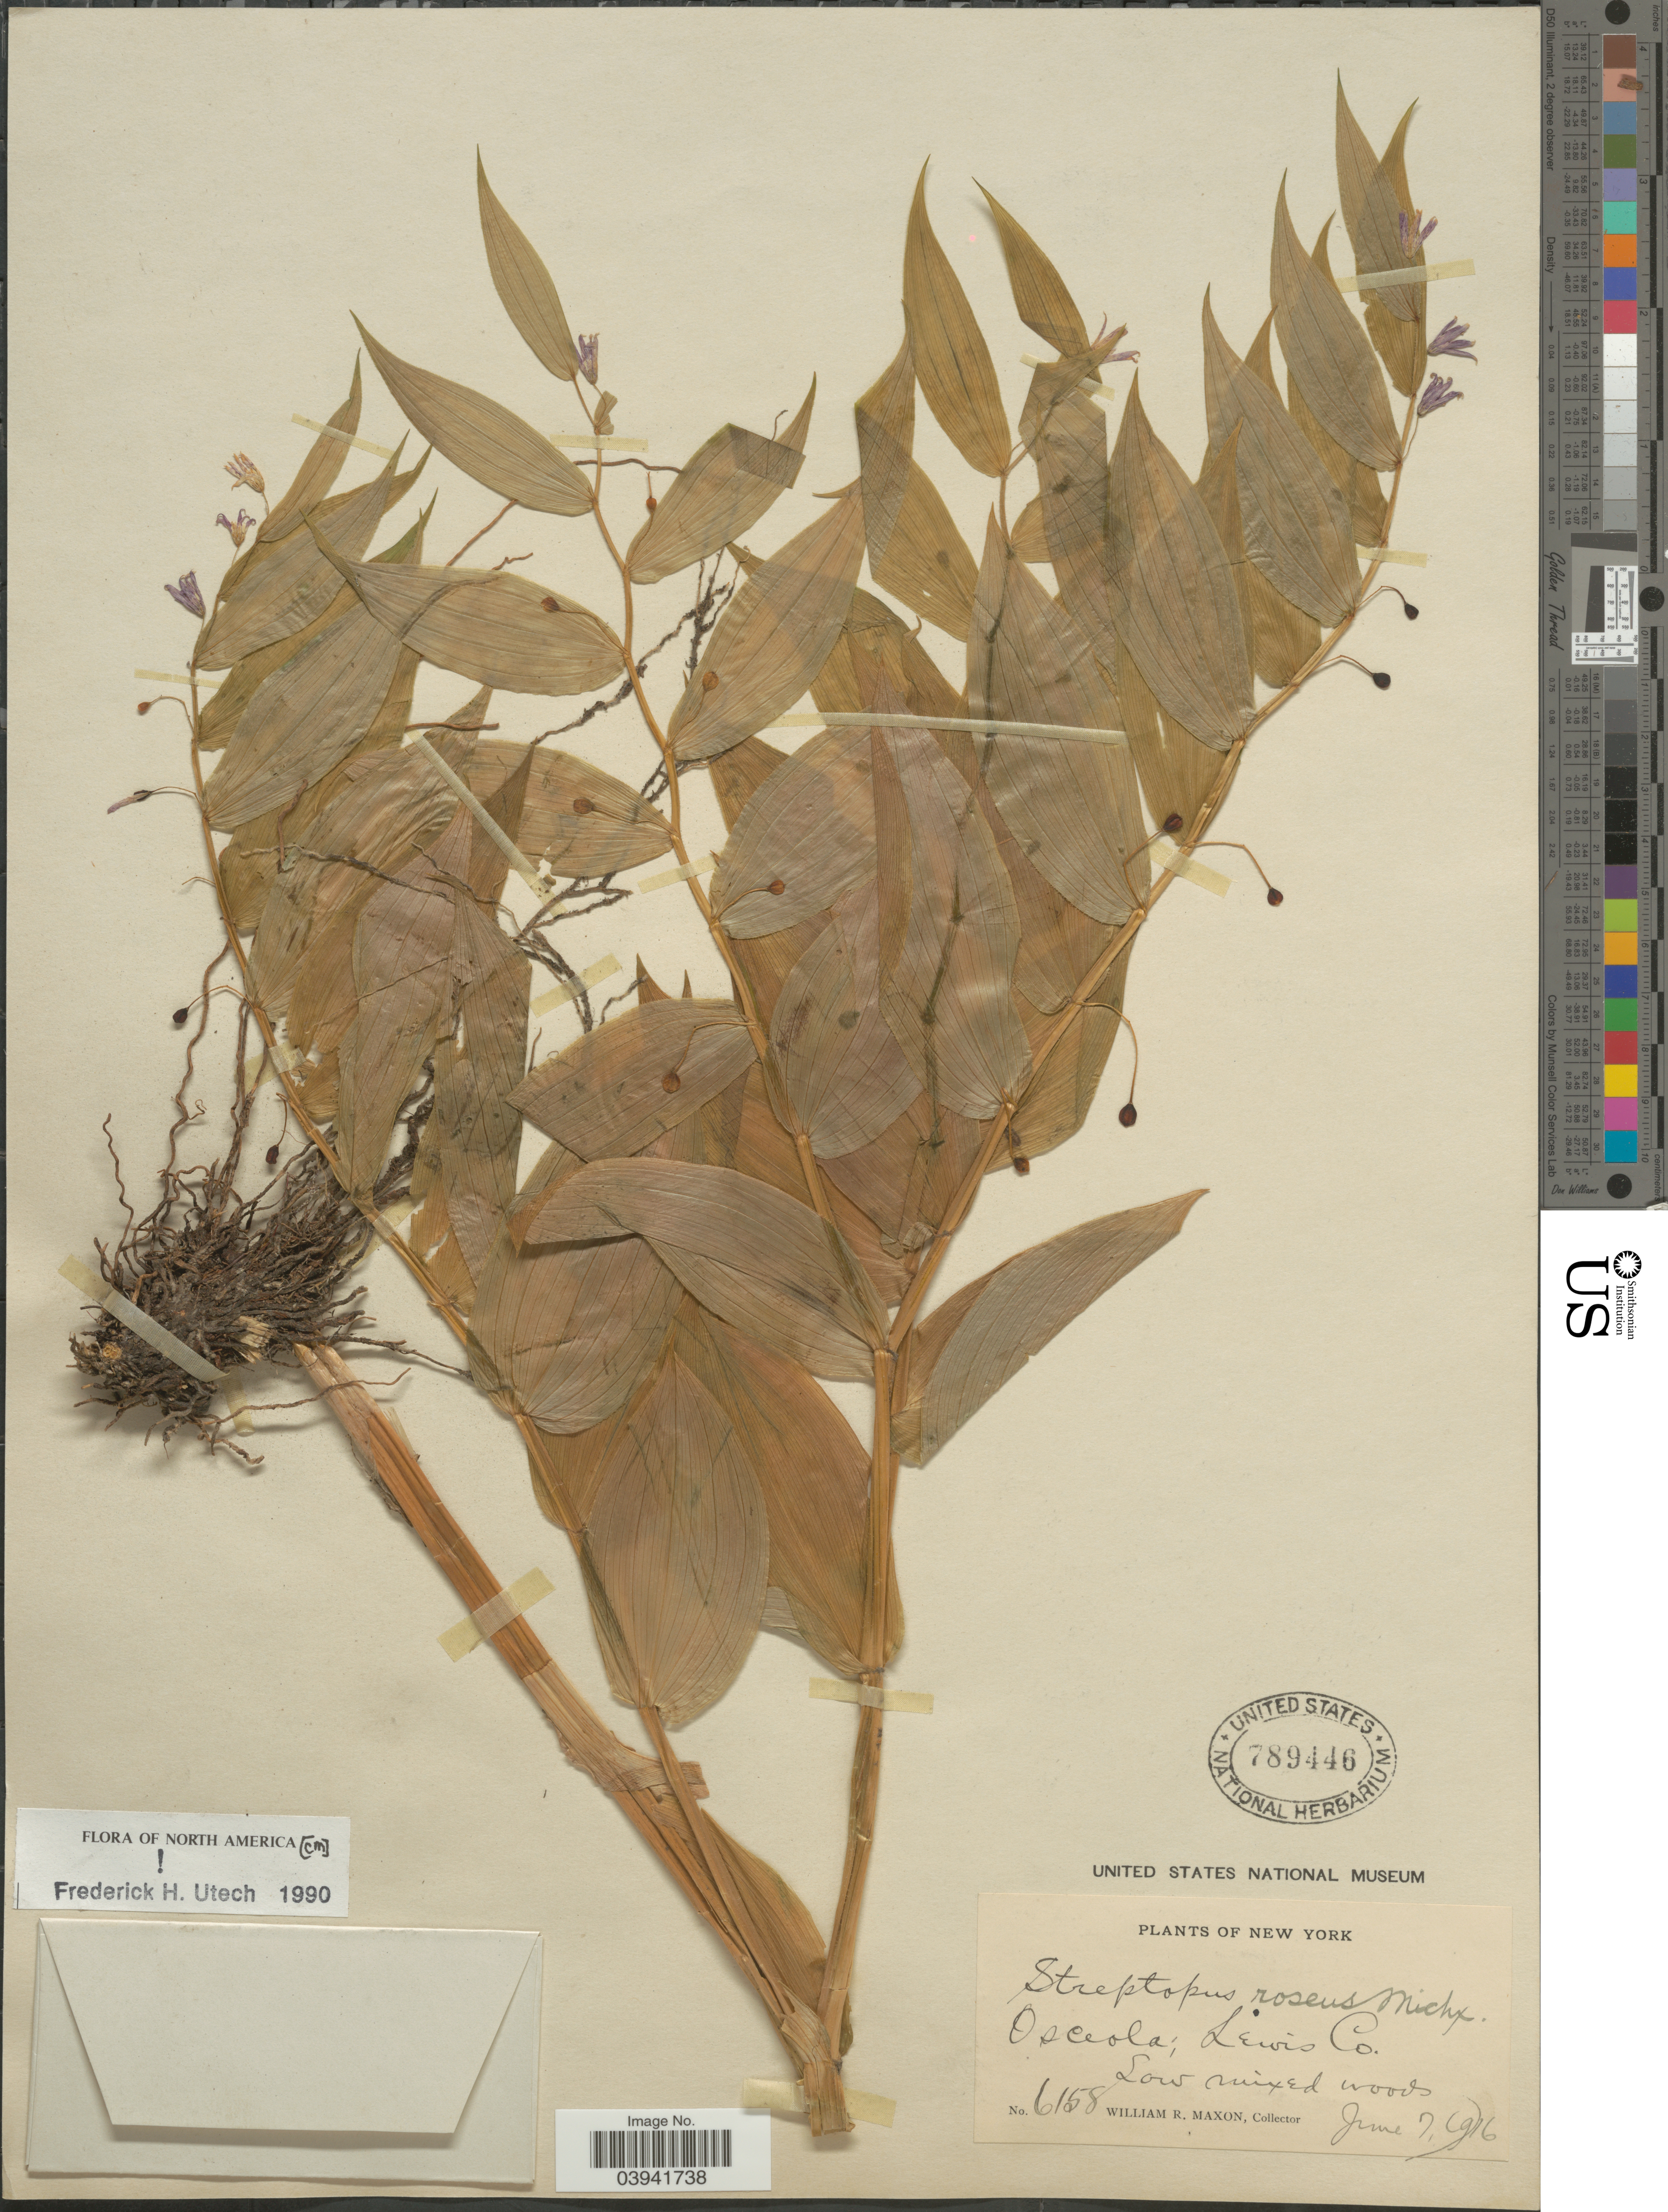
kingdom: Plantae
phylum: Tracheophyta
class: Liliopsida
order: Liliales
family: Liliaceae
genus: Streptopus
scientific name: Streptopus roseus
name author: Michx.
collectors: W. R. Maxon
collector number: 6158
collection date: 1916-06-07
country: United States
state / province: New York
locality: Osceola: Lewis Co.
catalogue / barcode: US 789446